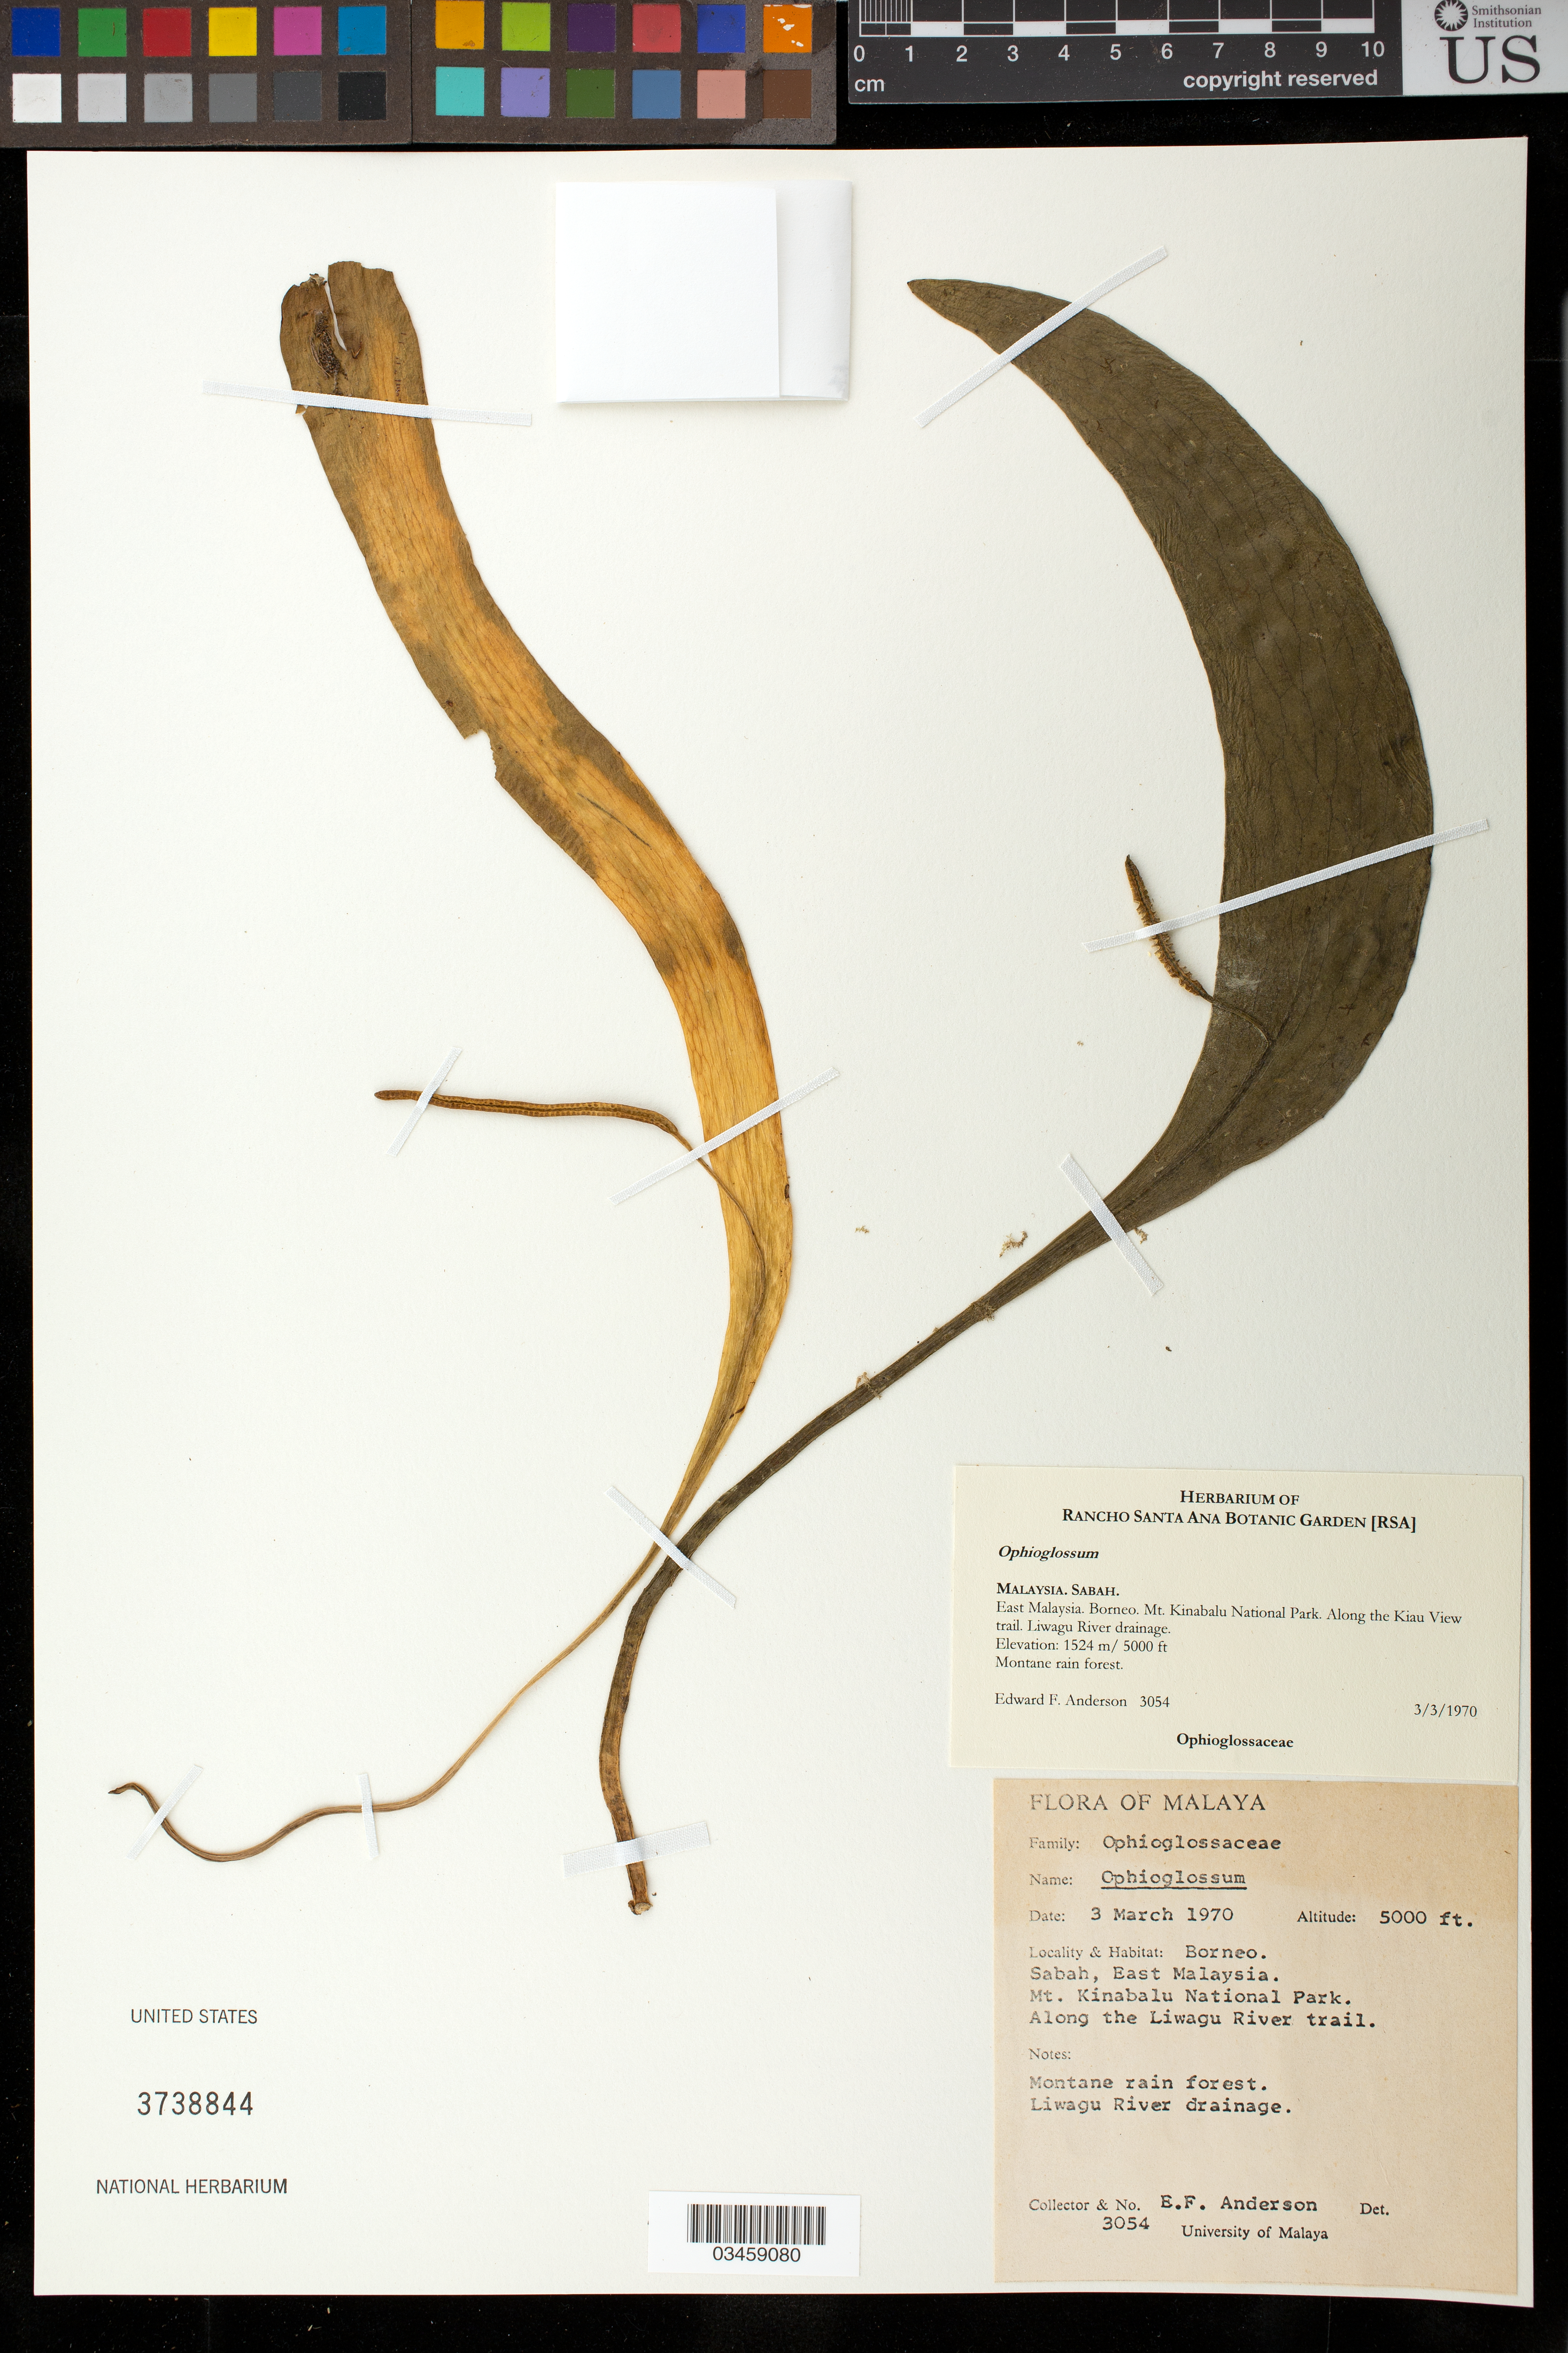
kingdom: Plantae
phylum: Tracheophyta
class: Polypodiopsida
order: Ophioglossales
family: Ophioglossaceae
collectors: B. F. Anderson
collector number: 3054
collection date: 1970-03-03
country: Malaysia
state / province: Sabah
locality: Malaya, Borneo, Sabah, East Malaysia. Mt. Kinabalu National Park, along the Liwagu River trail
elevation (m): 1524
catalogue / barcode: US 3738844